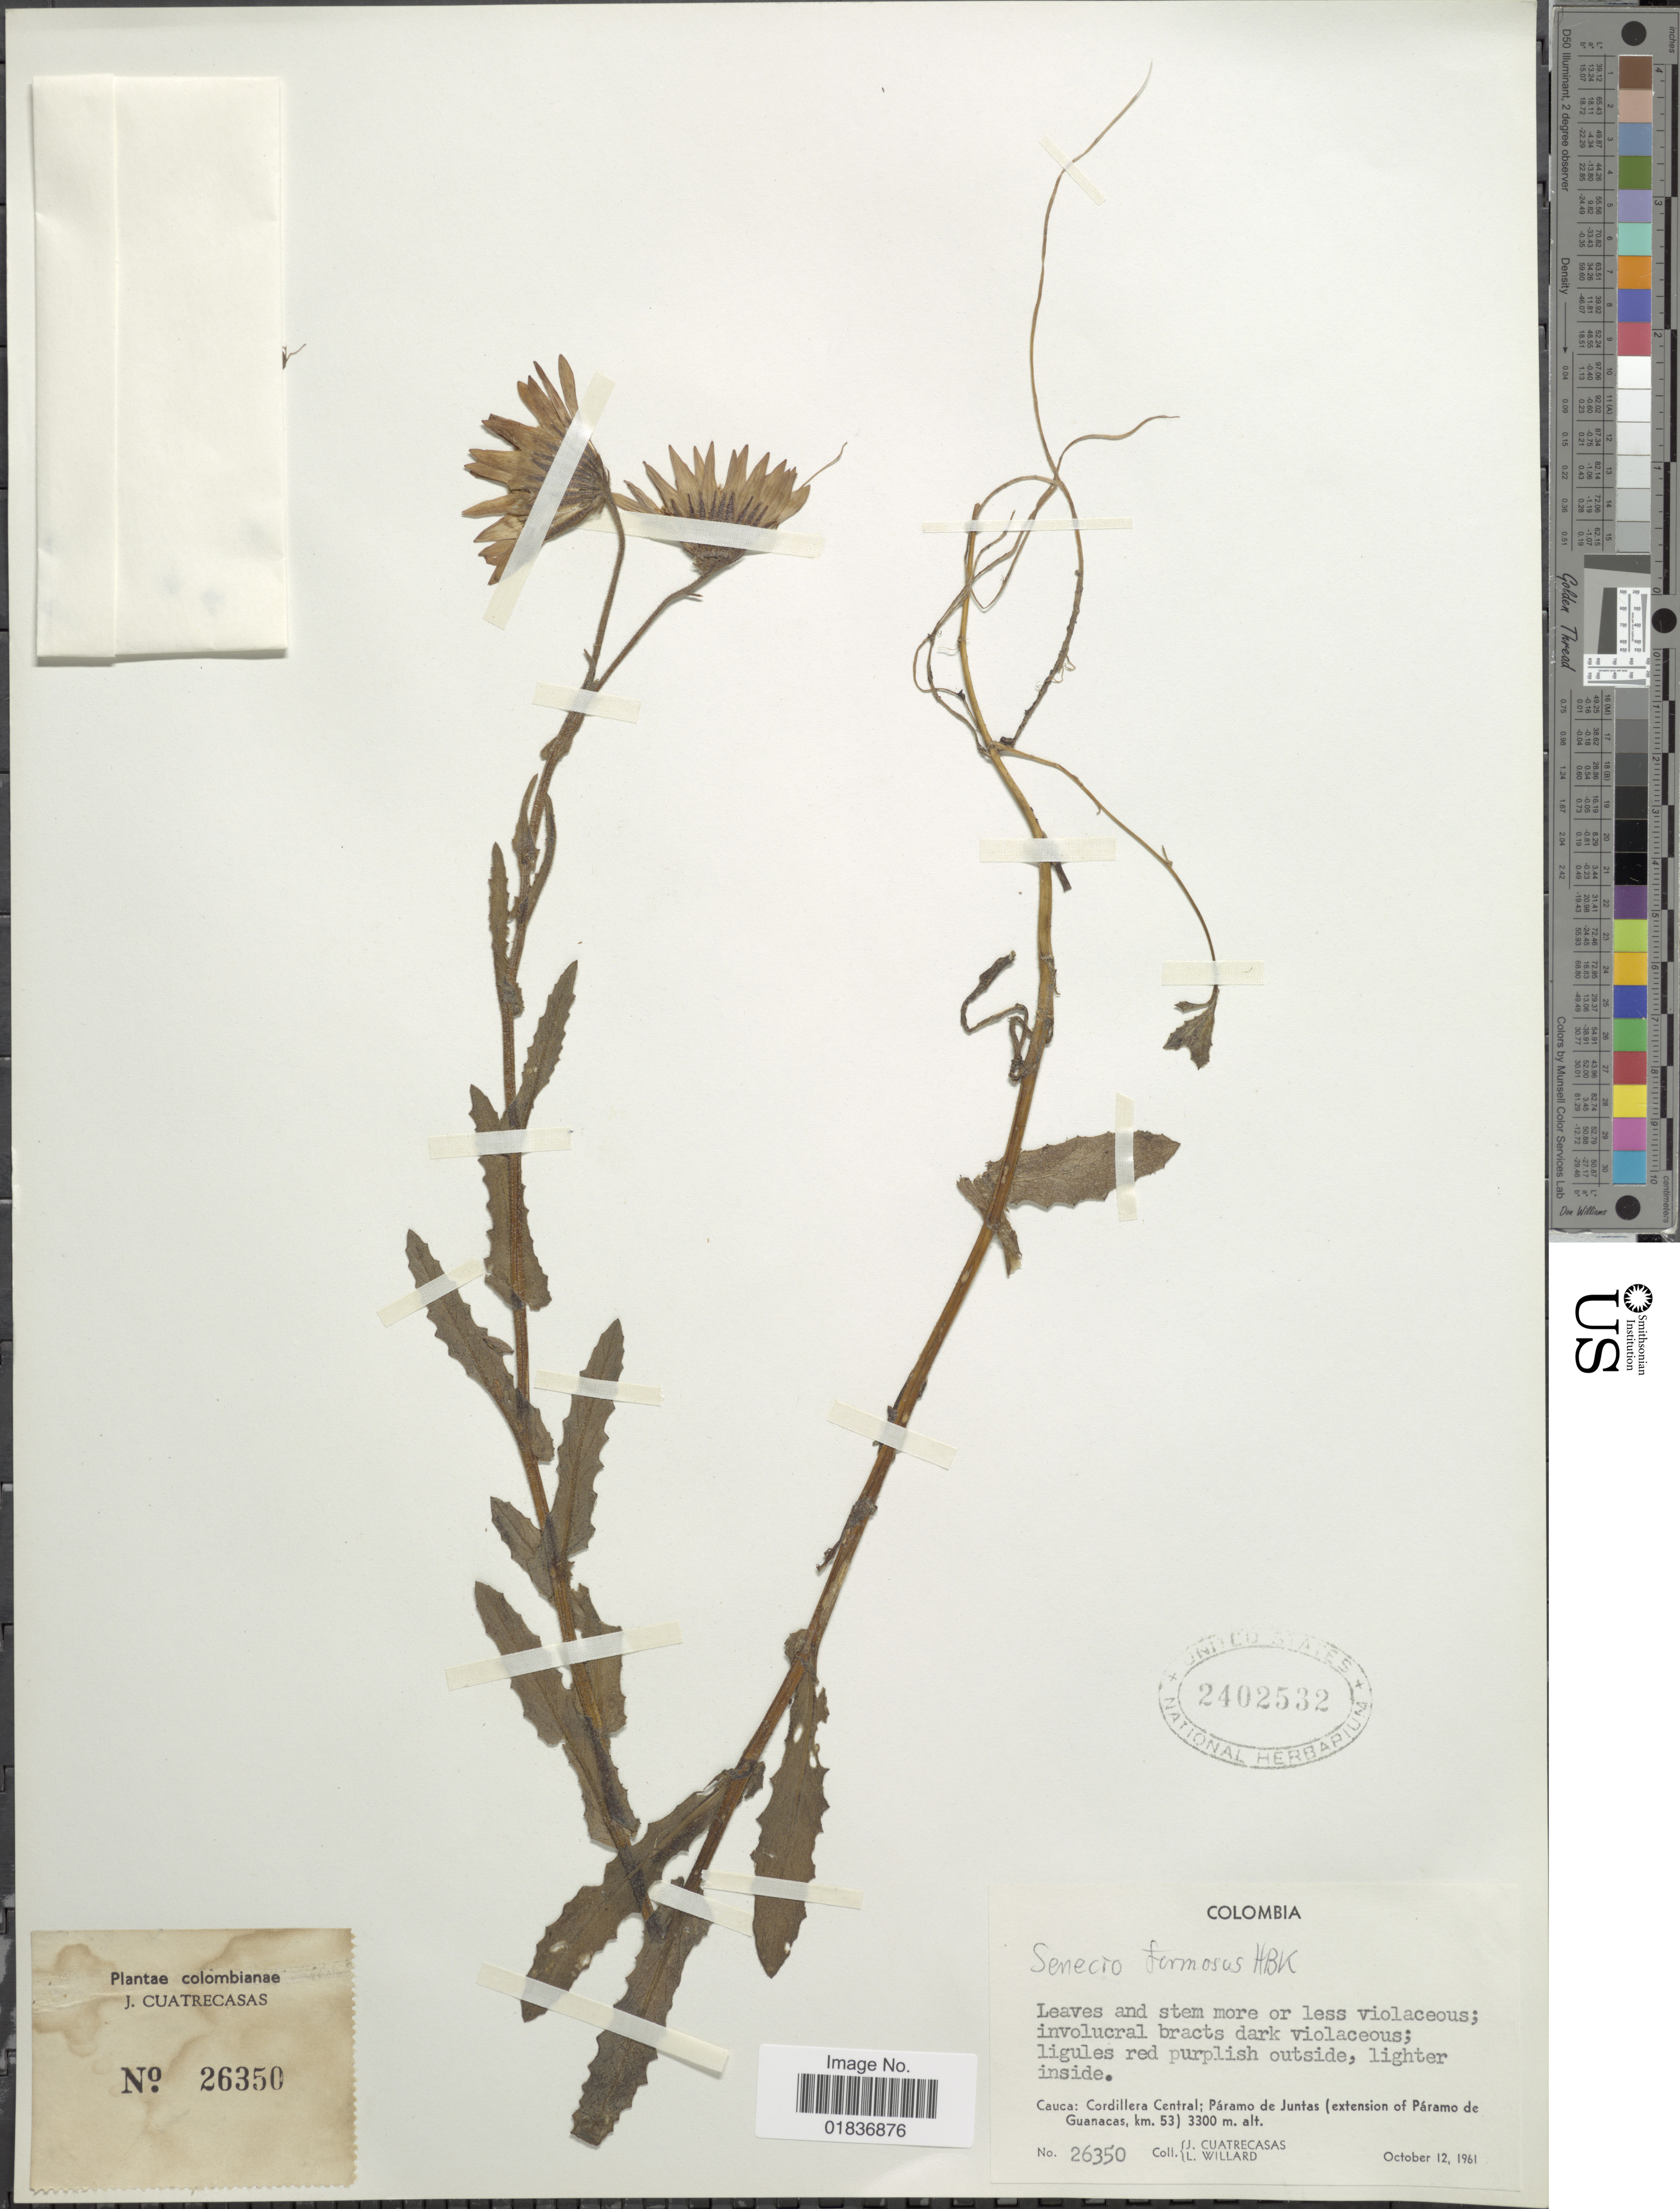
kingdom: Plantae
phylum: Tracheophyta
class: Magnoliopsida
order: Asterales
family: Asteraceae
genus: Senecio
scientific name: Senecio wedglacialis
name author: Cuatrec.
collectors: J. Cuatrecasas & L. Willard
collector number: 26350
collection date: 1961-10-12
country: Colombia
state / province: Cauca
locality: Cauca: Cordillera Central: Paramo de Juntas (extension of Paramo de Guanacas, km. 53)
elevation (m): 3300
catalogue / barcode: US 2402532